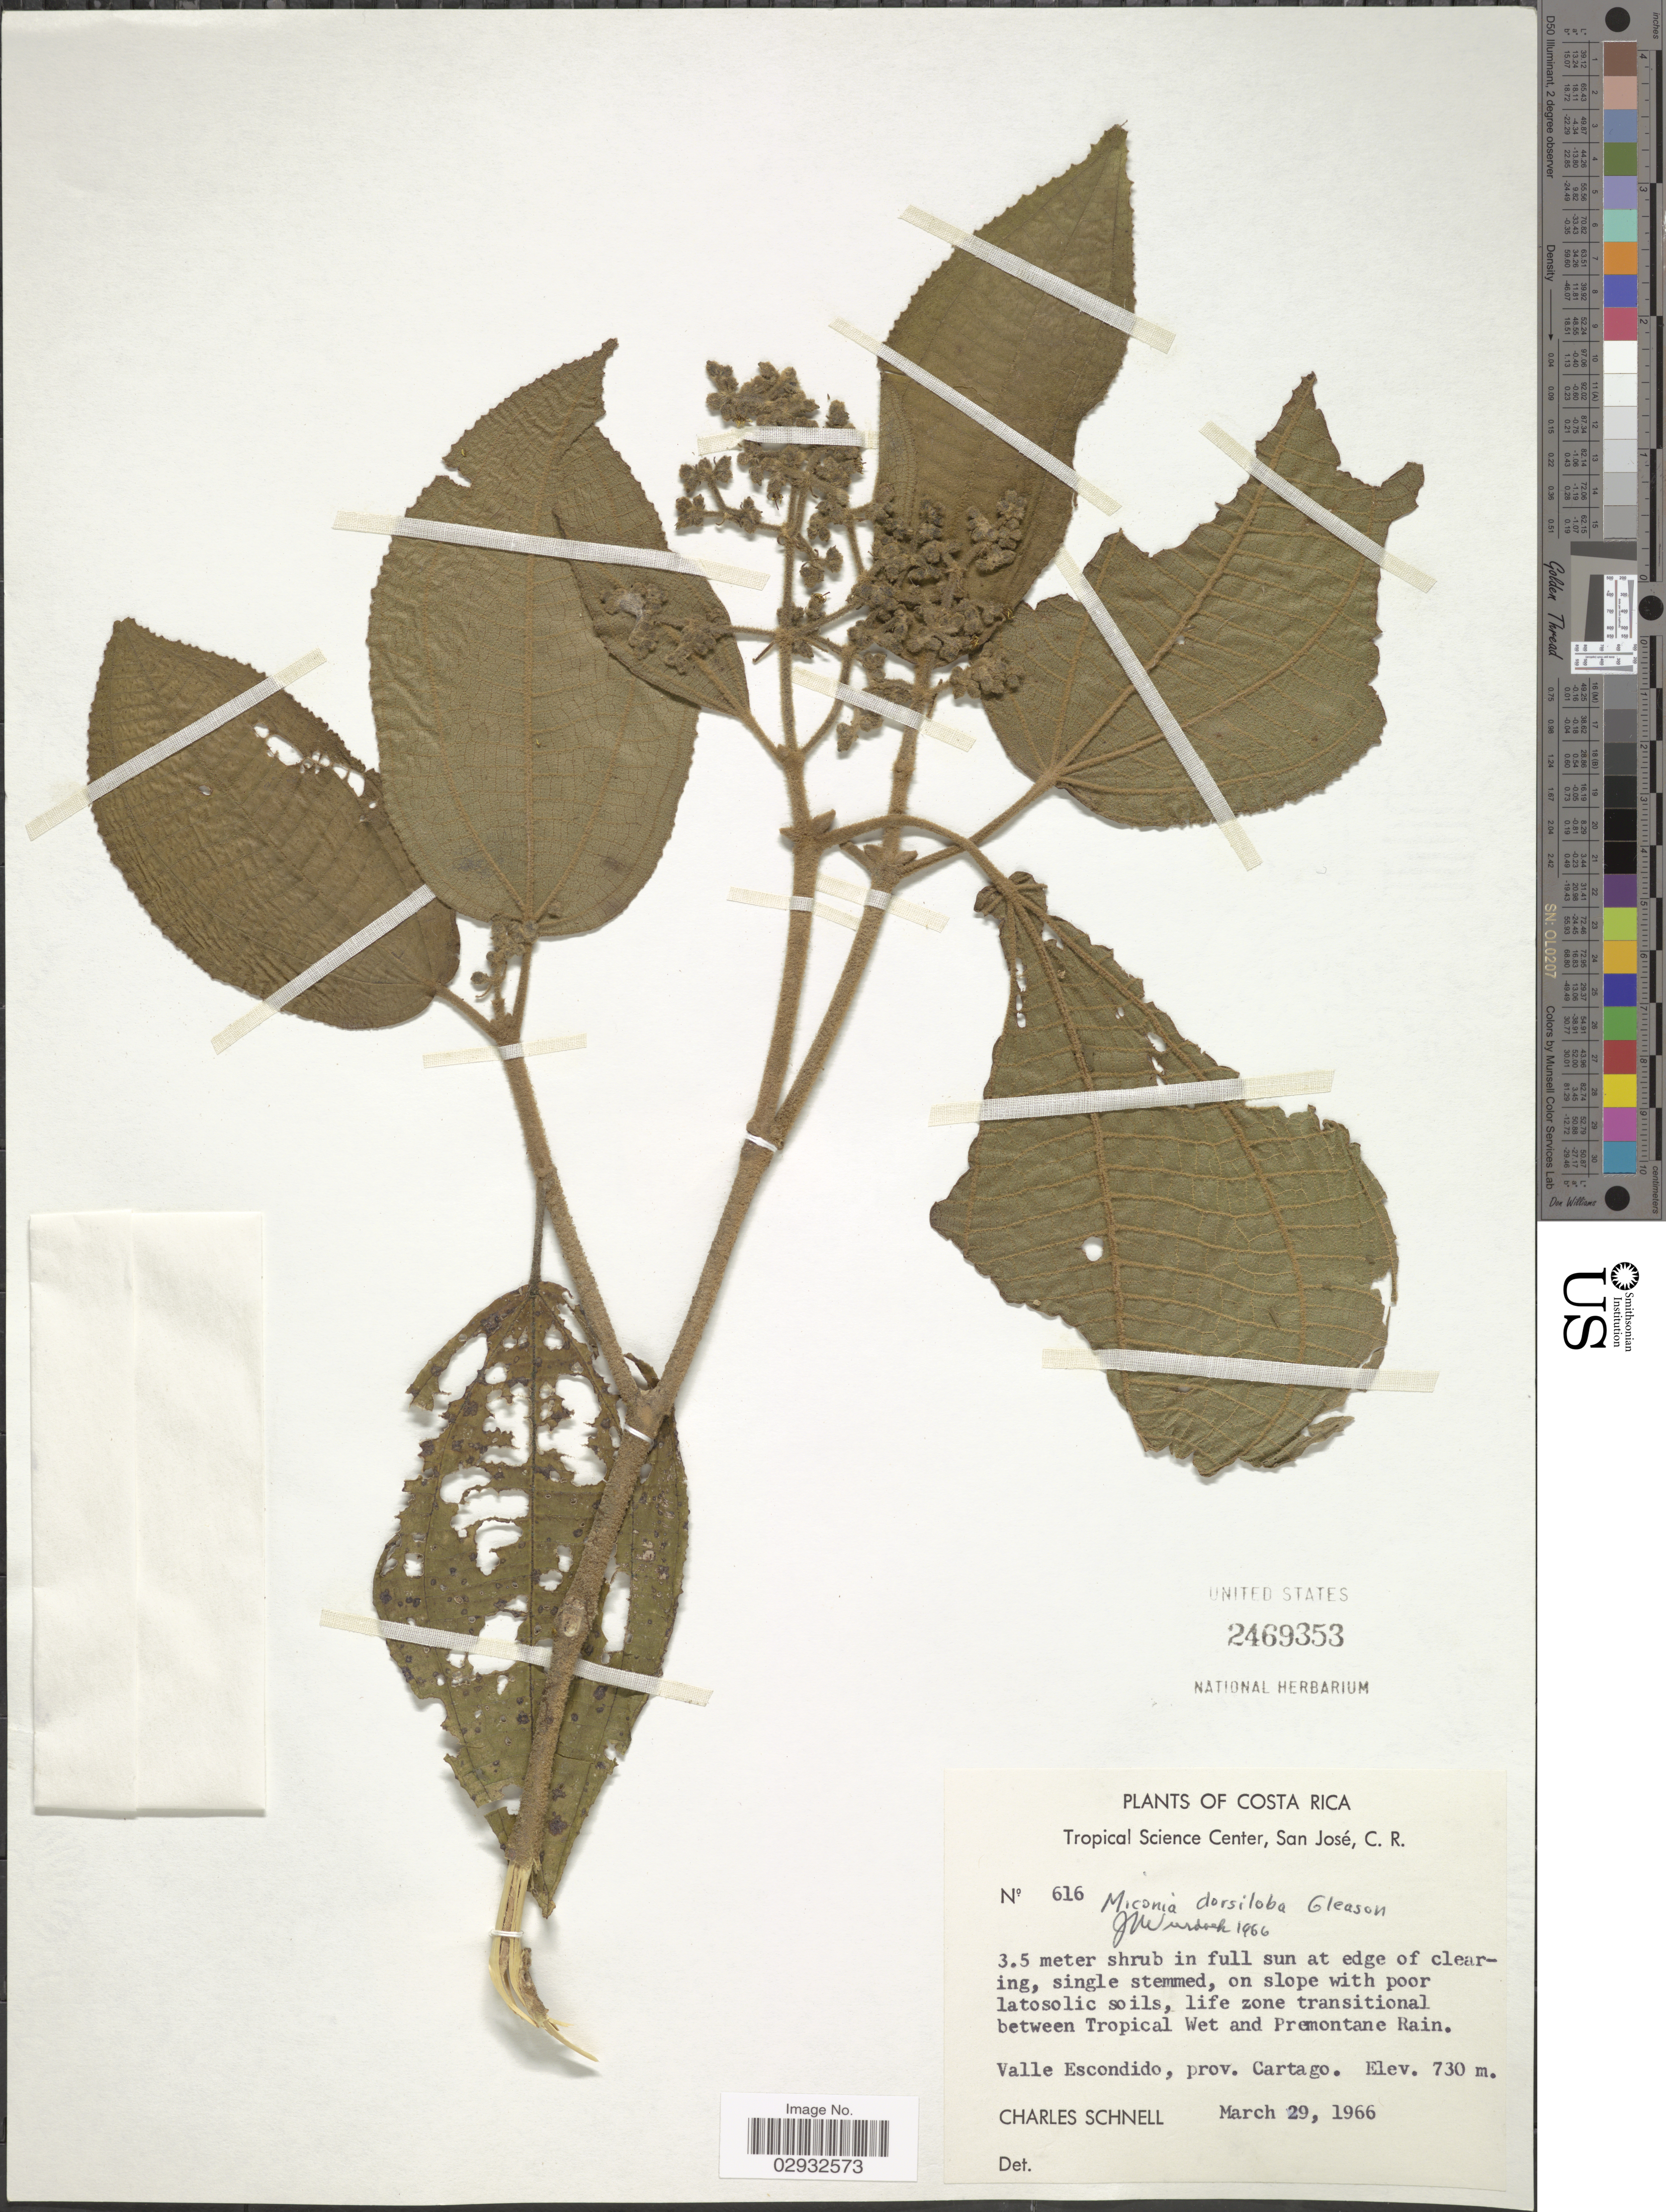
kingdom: Plantae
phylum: Tracheophyta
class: Magnoliopsida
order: Myrtales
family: Melastomataceae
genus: Miconia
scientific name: Miconia dorsiloba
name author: Gleason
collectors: C. Schnell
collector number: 616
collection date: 1966-03-29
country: Costa Rica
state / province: Cartago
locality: Life zone transitional between Tropical Wet and Premontane Rain. Valle Escondido.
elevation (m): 730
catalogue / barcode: US 2469353